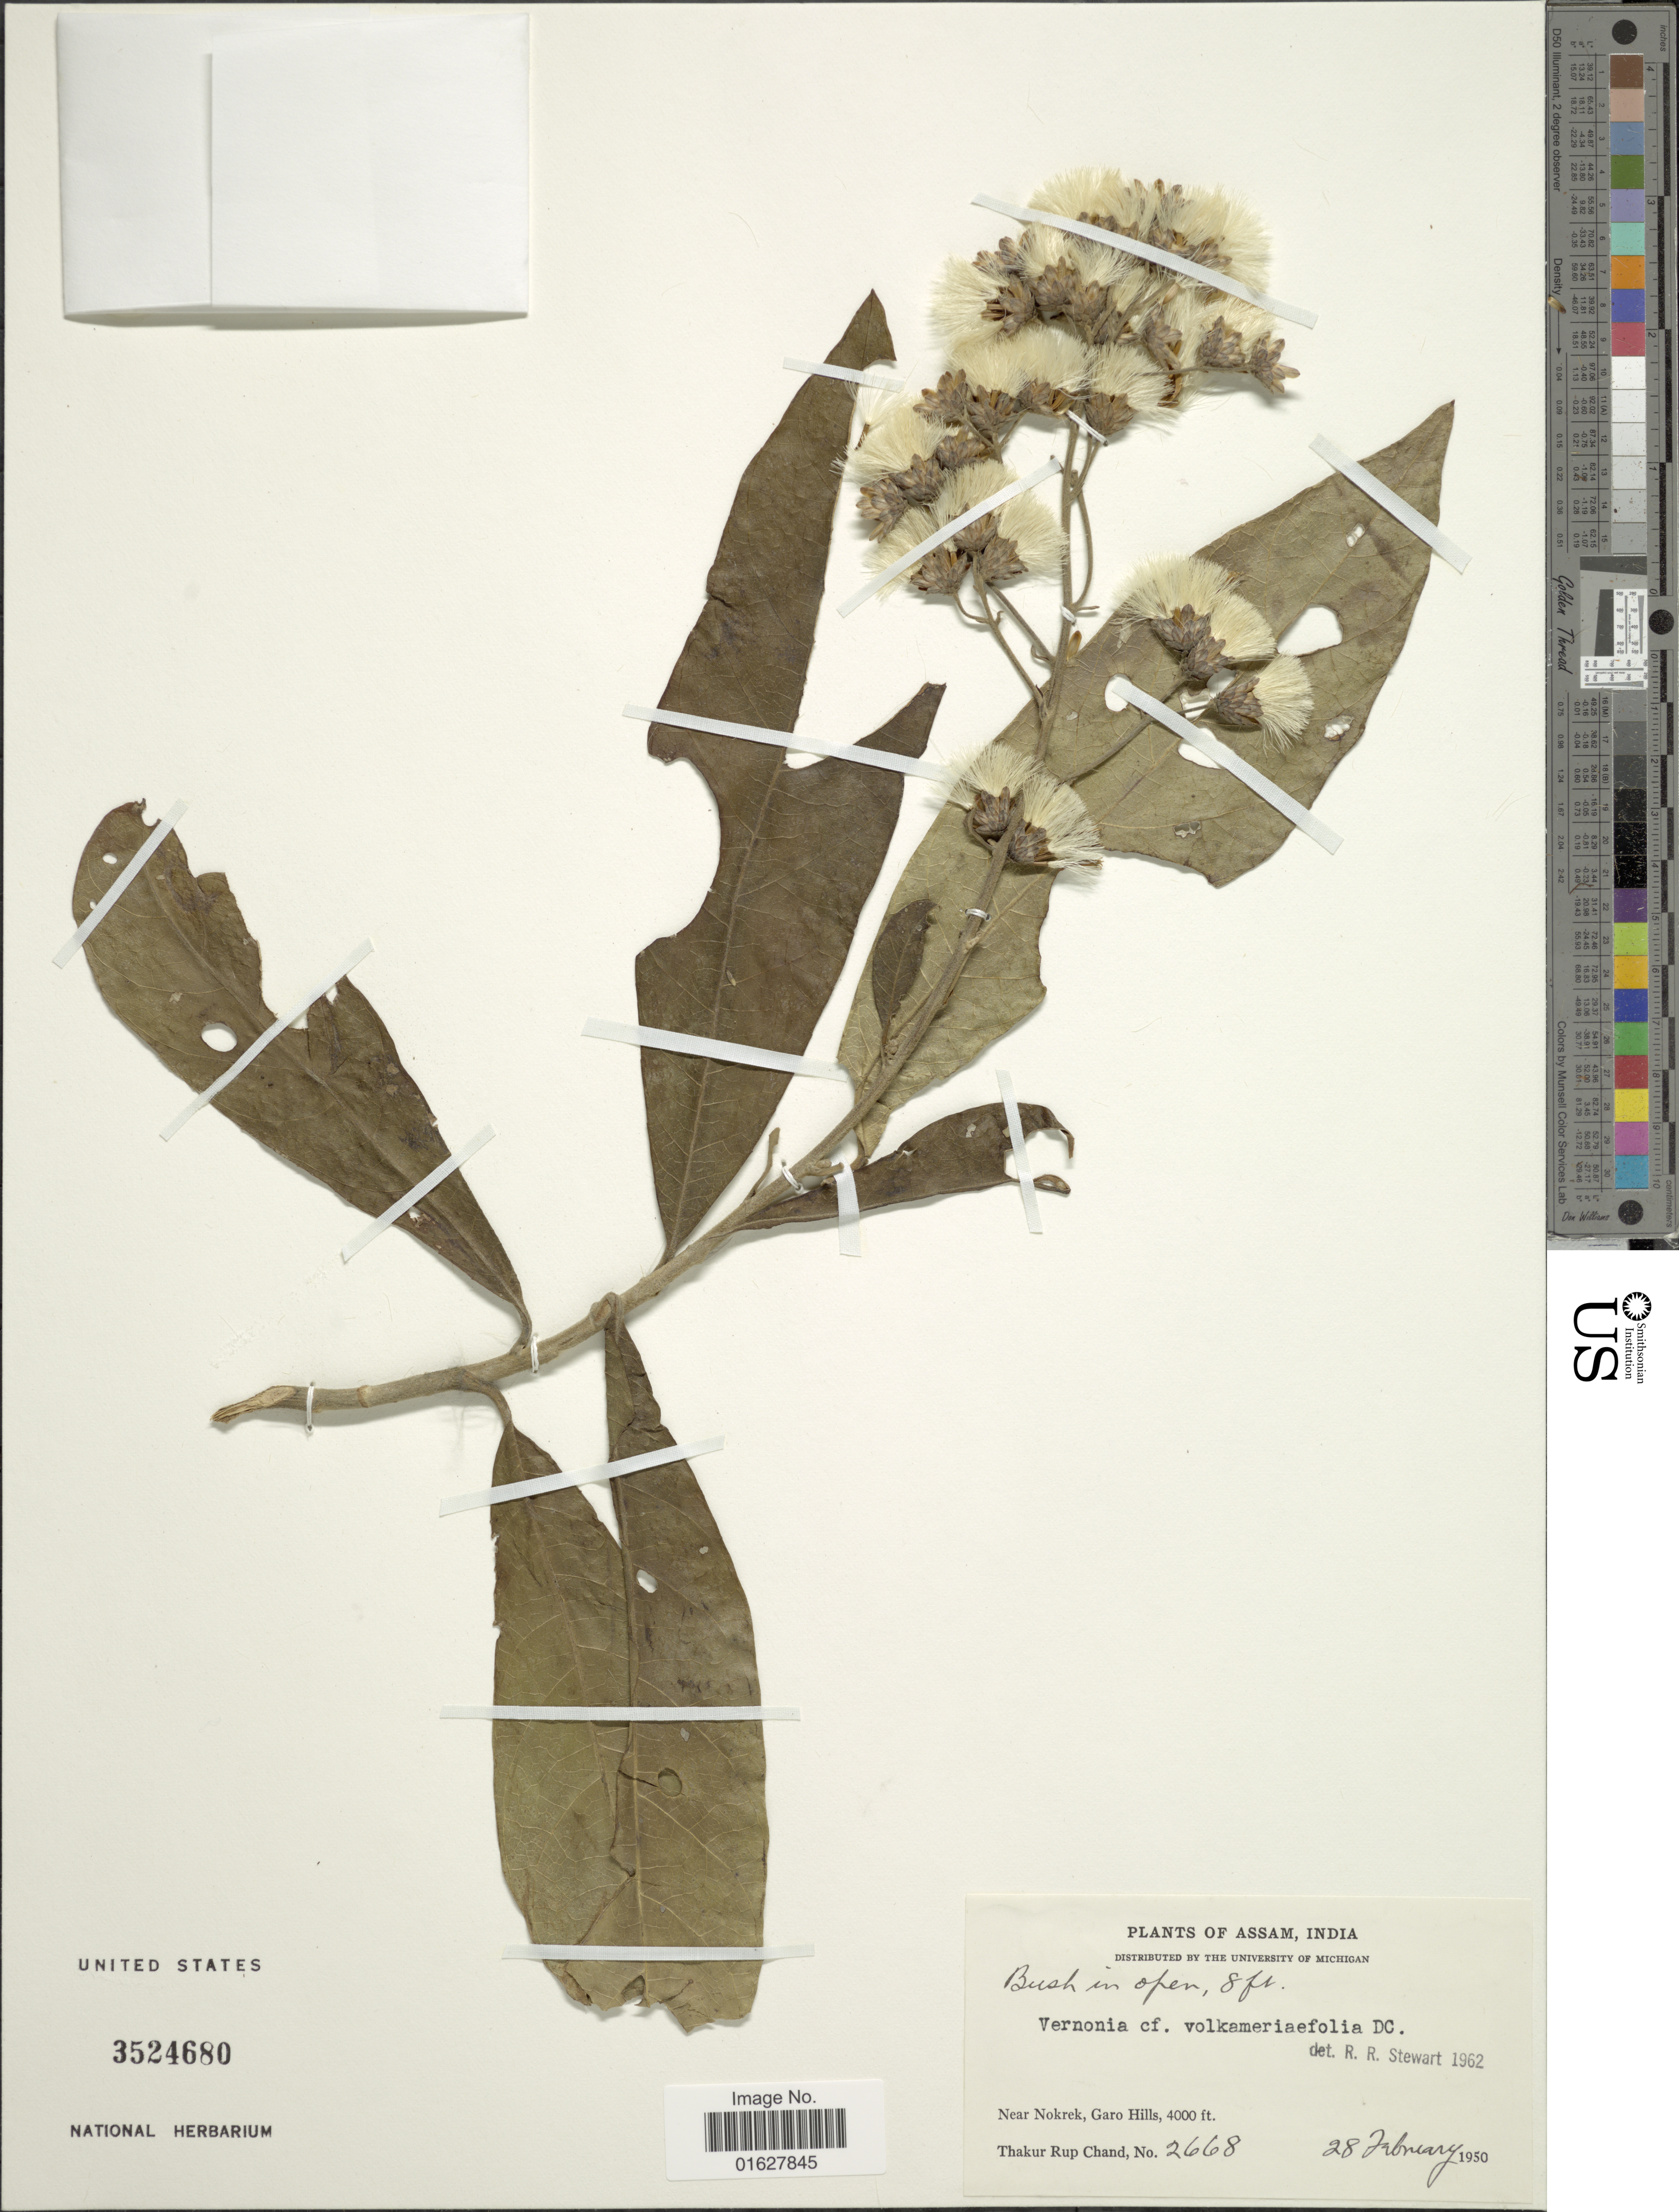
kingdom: Plantae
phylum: Tracheophyta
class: Magnoliopsida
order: Asterales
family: Asteraceae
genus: Vernonia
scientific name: Vernonia volkameriifolia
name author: DC.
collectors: T. R. Chand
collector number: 2668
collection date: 1950-02-28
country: India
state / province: Assam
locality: Assam, India. Near Nokrek, Garo Hills,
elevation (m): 1219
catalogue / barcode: US 3524680